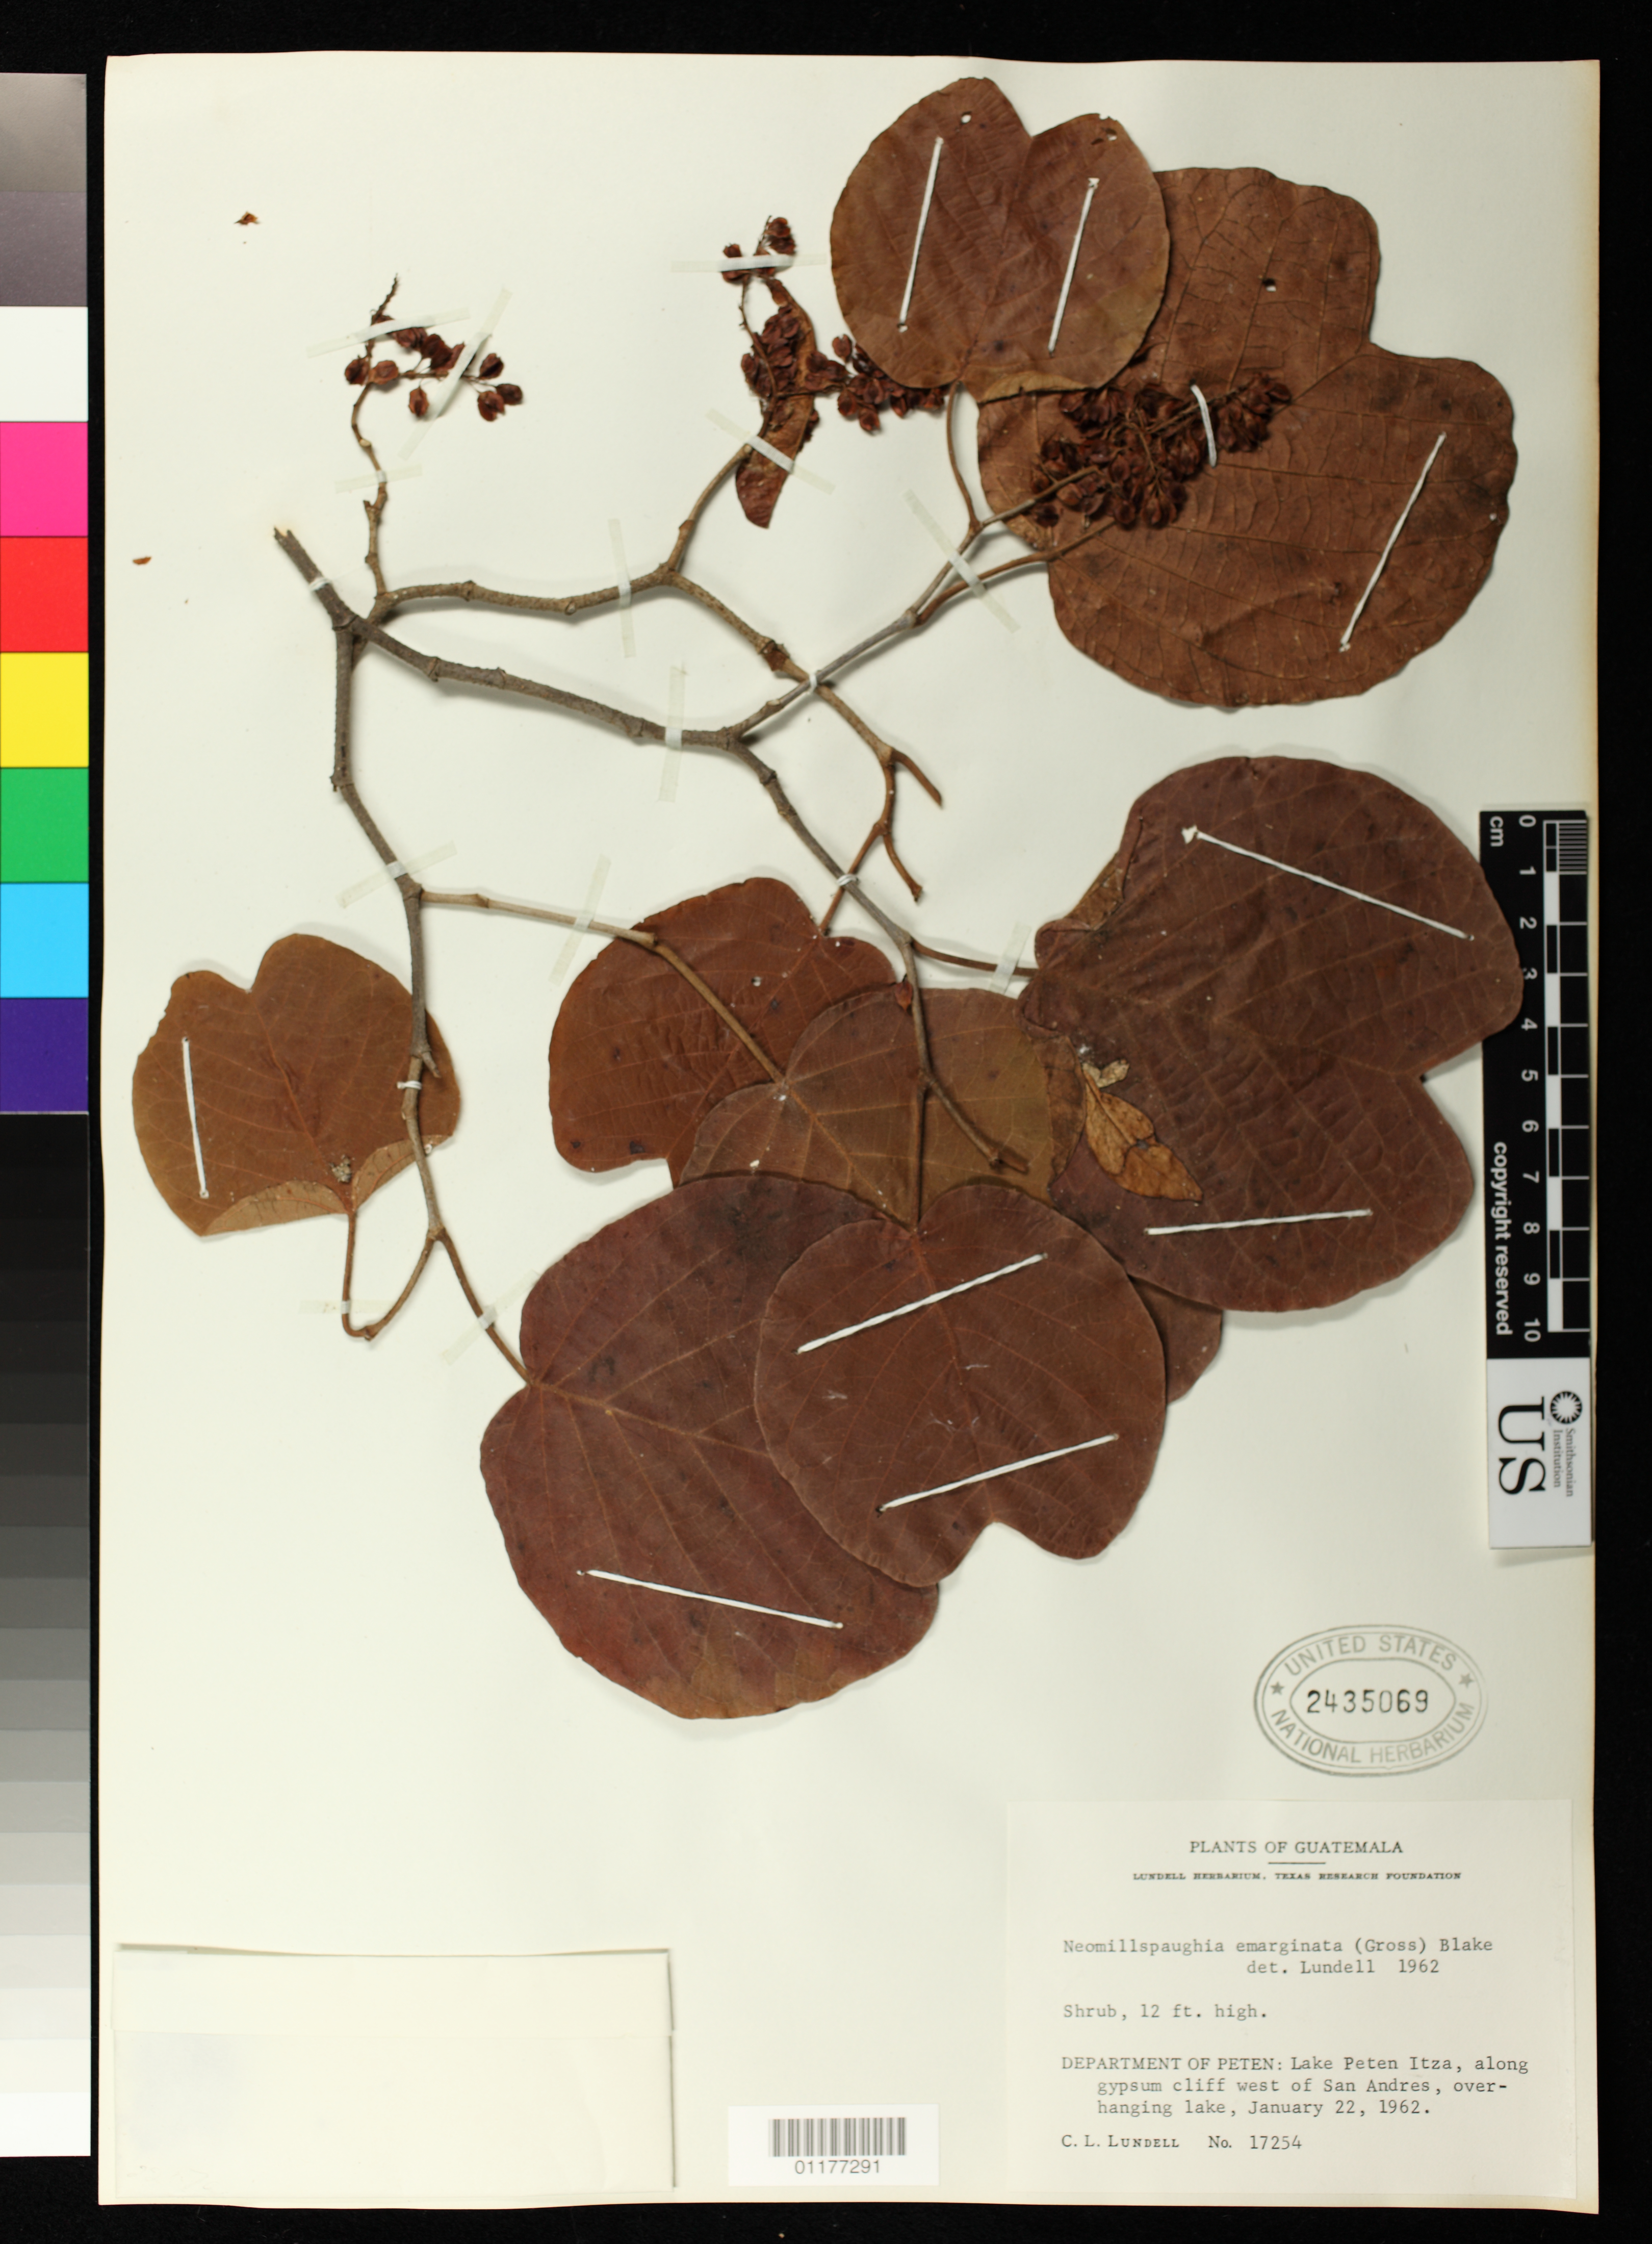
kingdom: Plantae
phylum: Tracheophyta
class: Magnoliopsida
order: Caryophyllales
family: Polygonaceae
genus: Neomillspaughia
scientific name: Neomillspaughia emarginata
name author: (H. Gross) S.F. Blake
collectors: C. L. Lundell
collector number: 17254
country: Guatemala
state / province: El Petén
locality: Lake Peten Itza, along gypsum cliff W of San Adres, overhanging lake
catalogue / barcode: US 2435069